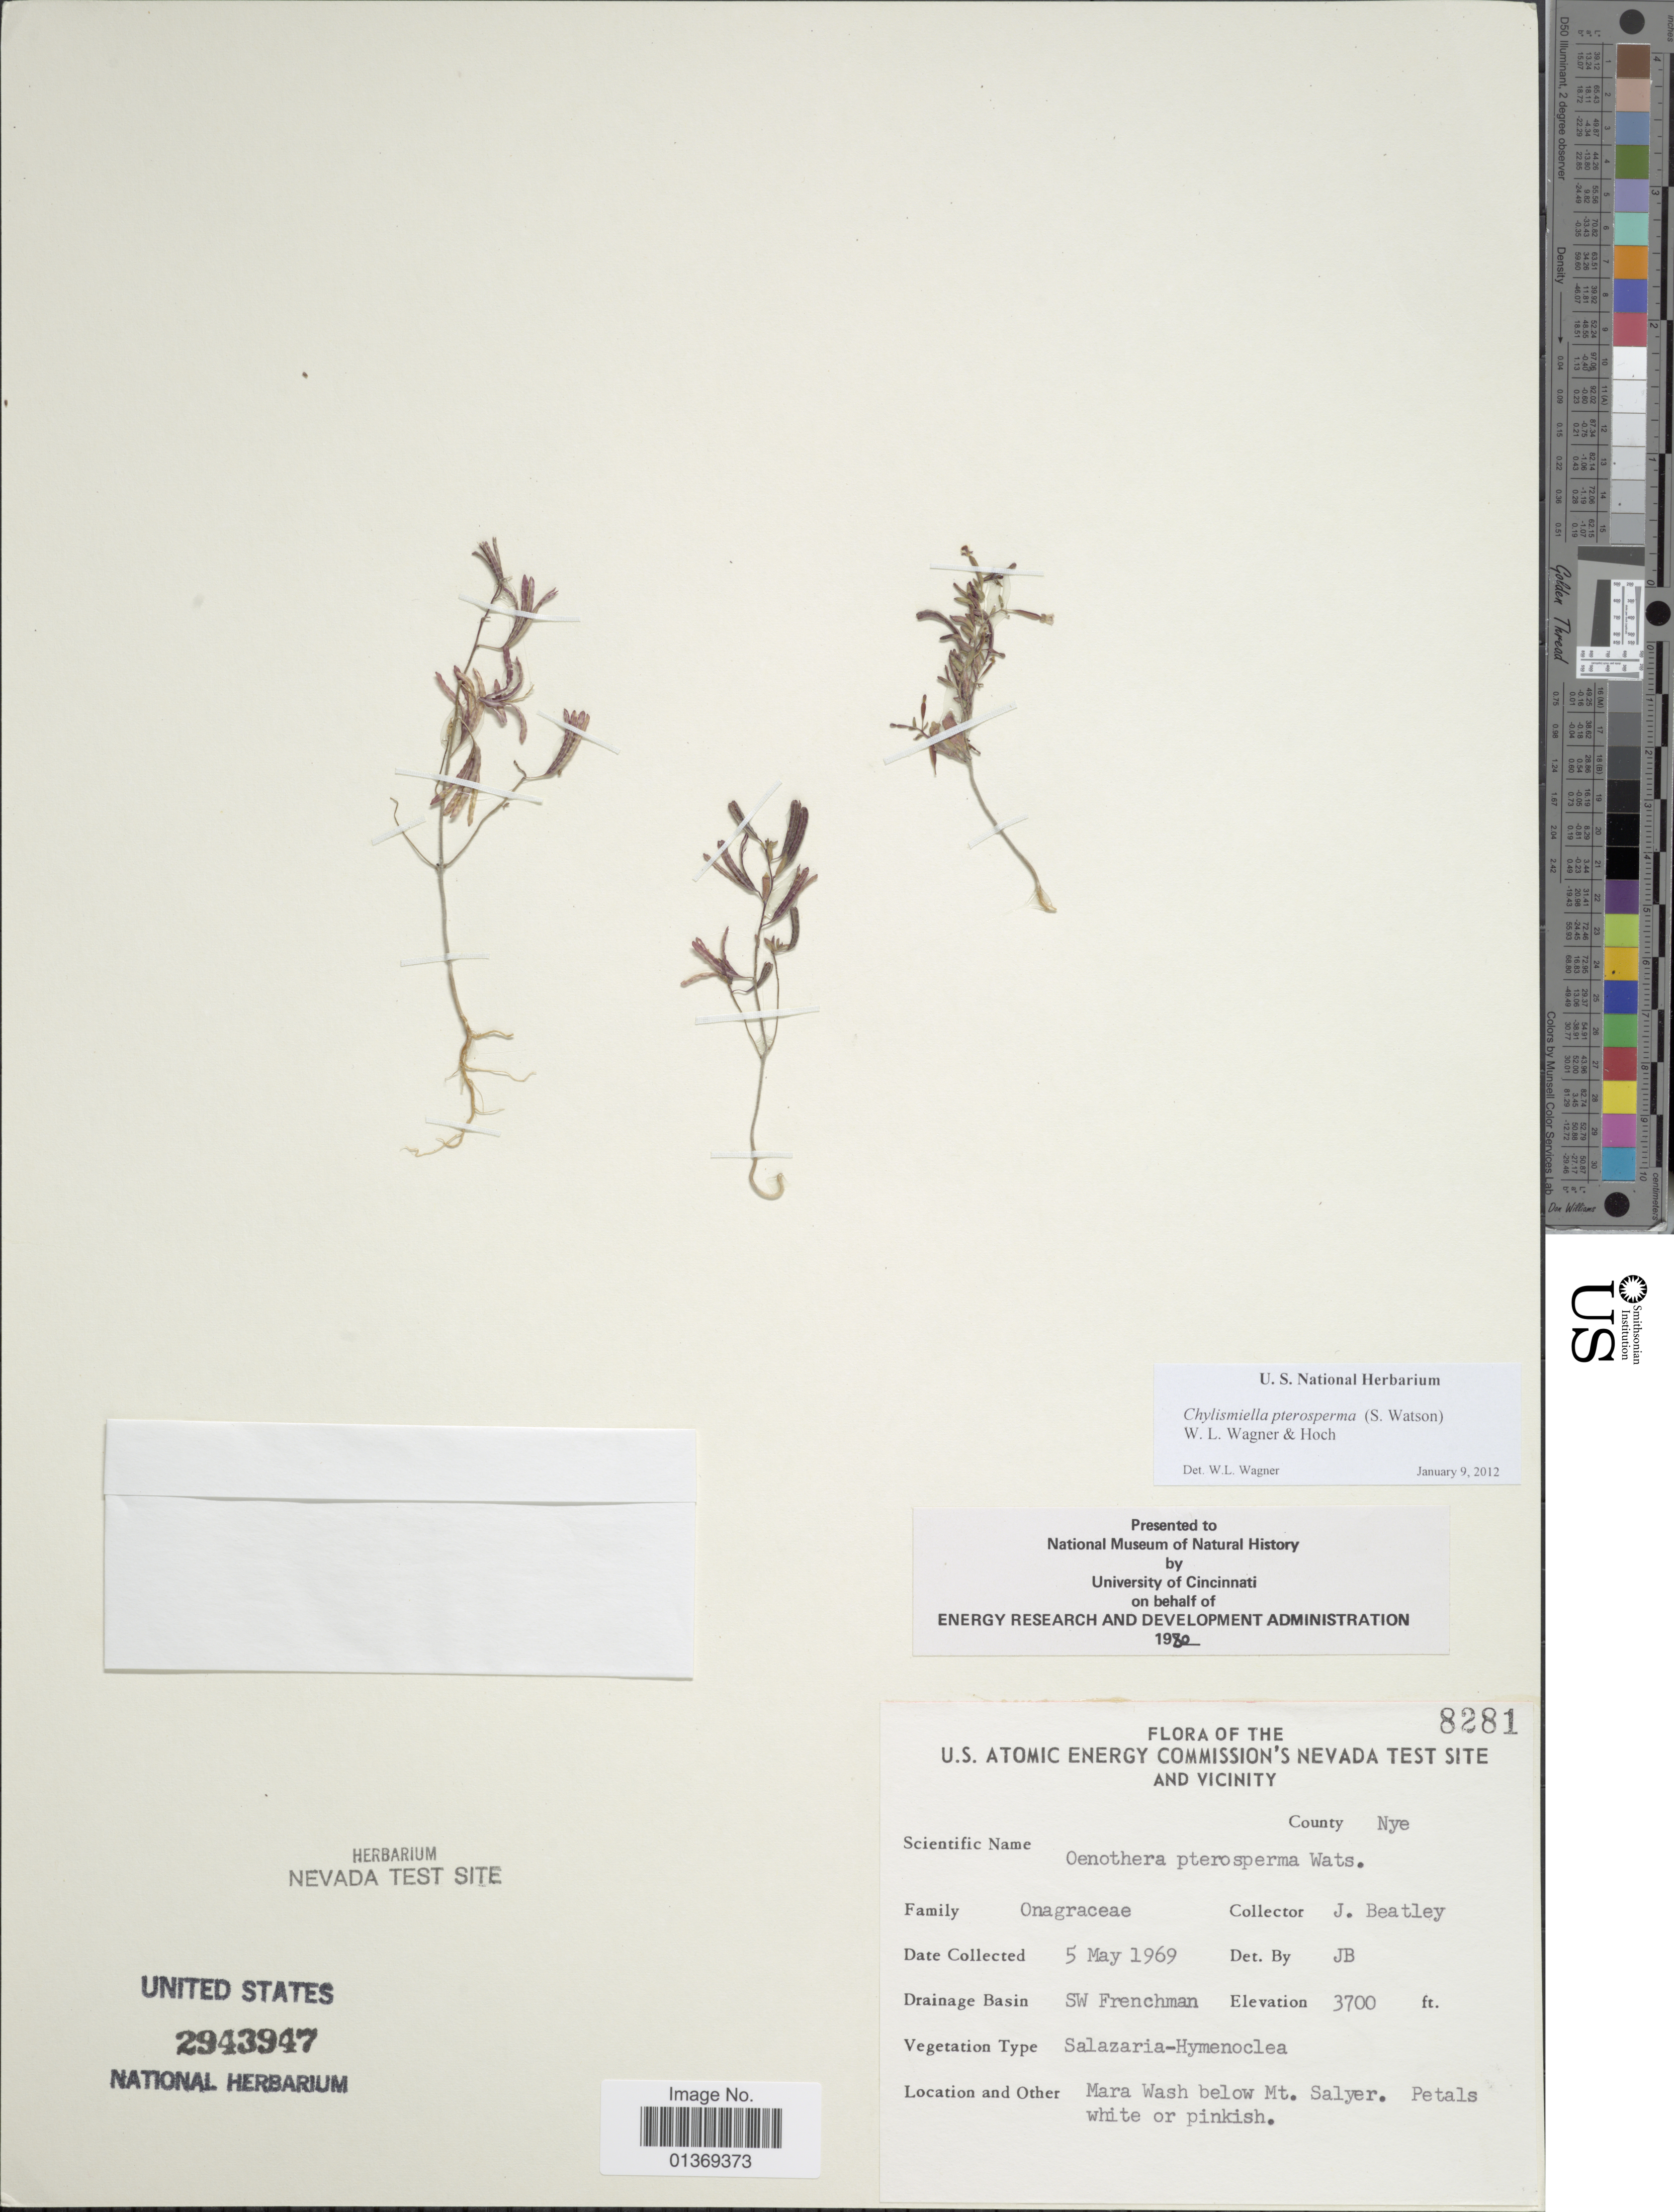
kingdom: Plantae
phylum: Tracheophyta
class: Magnoliopsida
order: Myrtales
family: Onagraceae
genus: Chylismiella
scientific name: Chylismiella pterosperma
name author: (S. Watson) W.L. Wagner & Hoch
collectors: J. C. Beatley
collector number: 8281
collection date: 1969-05-05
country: United States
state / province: Nevada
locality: U.S. Atomic Energy Commission's Nevada Test Site and Vicinity, County Nye, SW Frenchman, Mara Wash below Mt. Salyer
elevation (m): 1128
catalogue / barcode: US 2943947